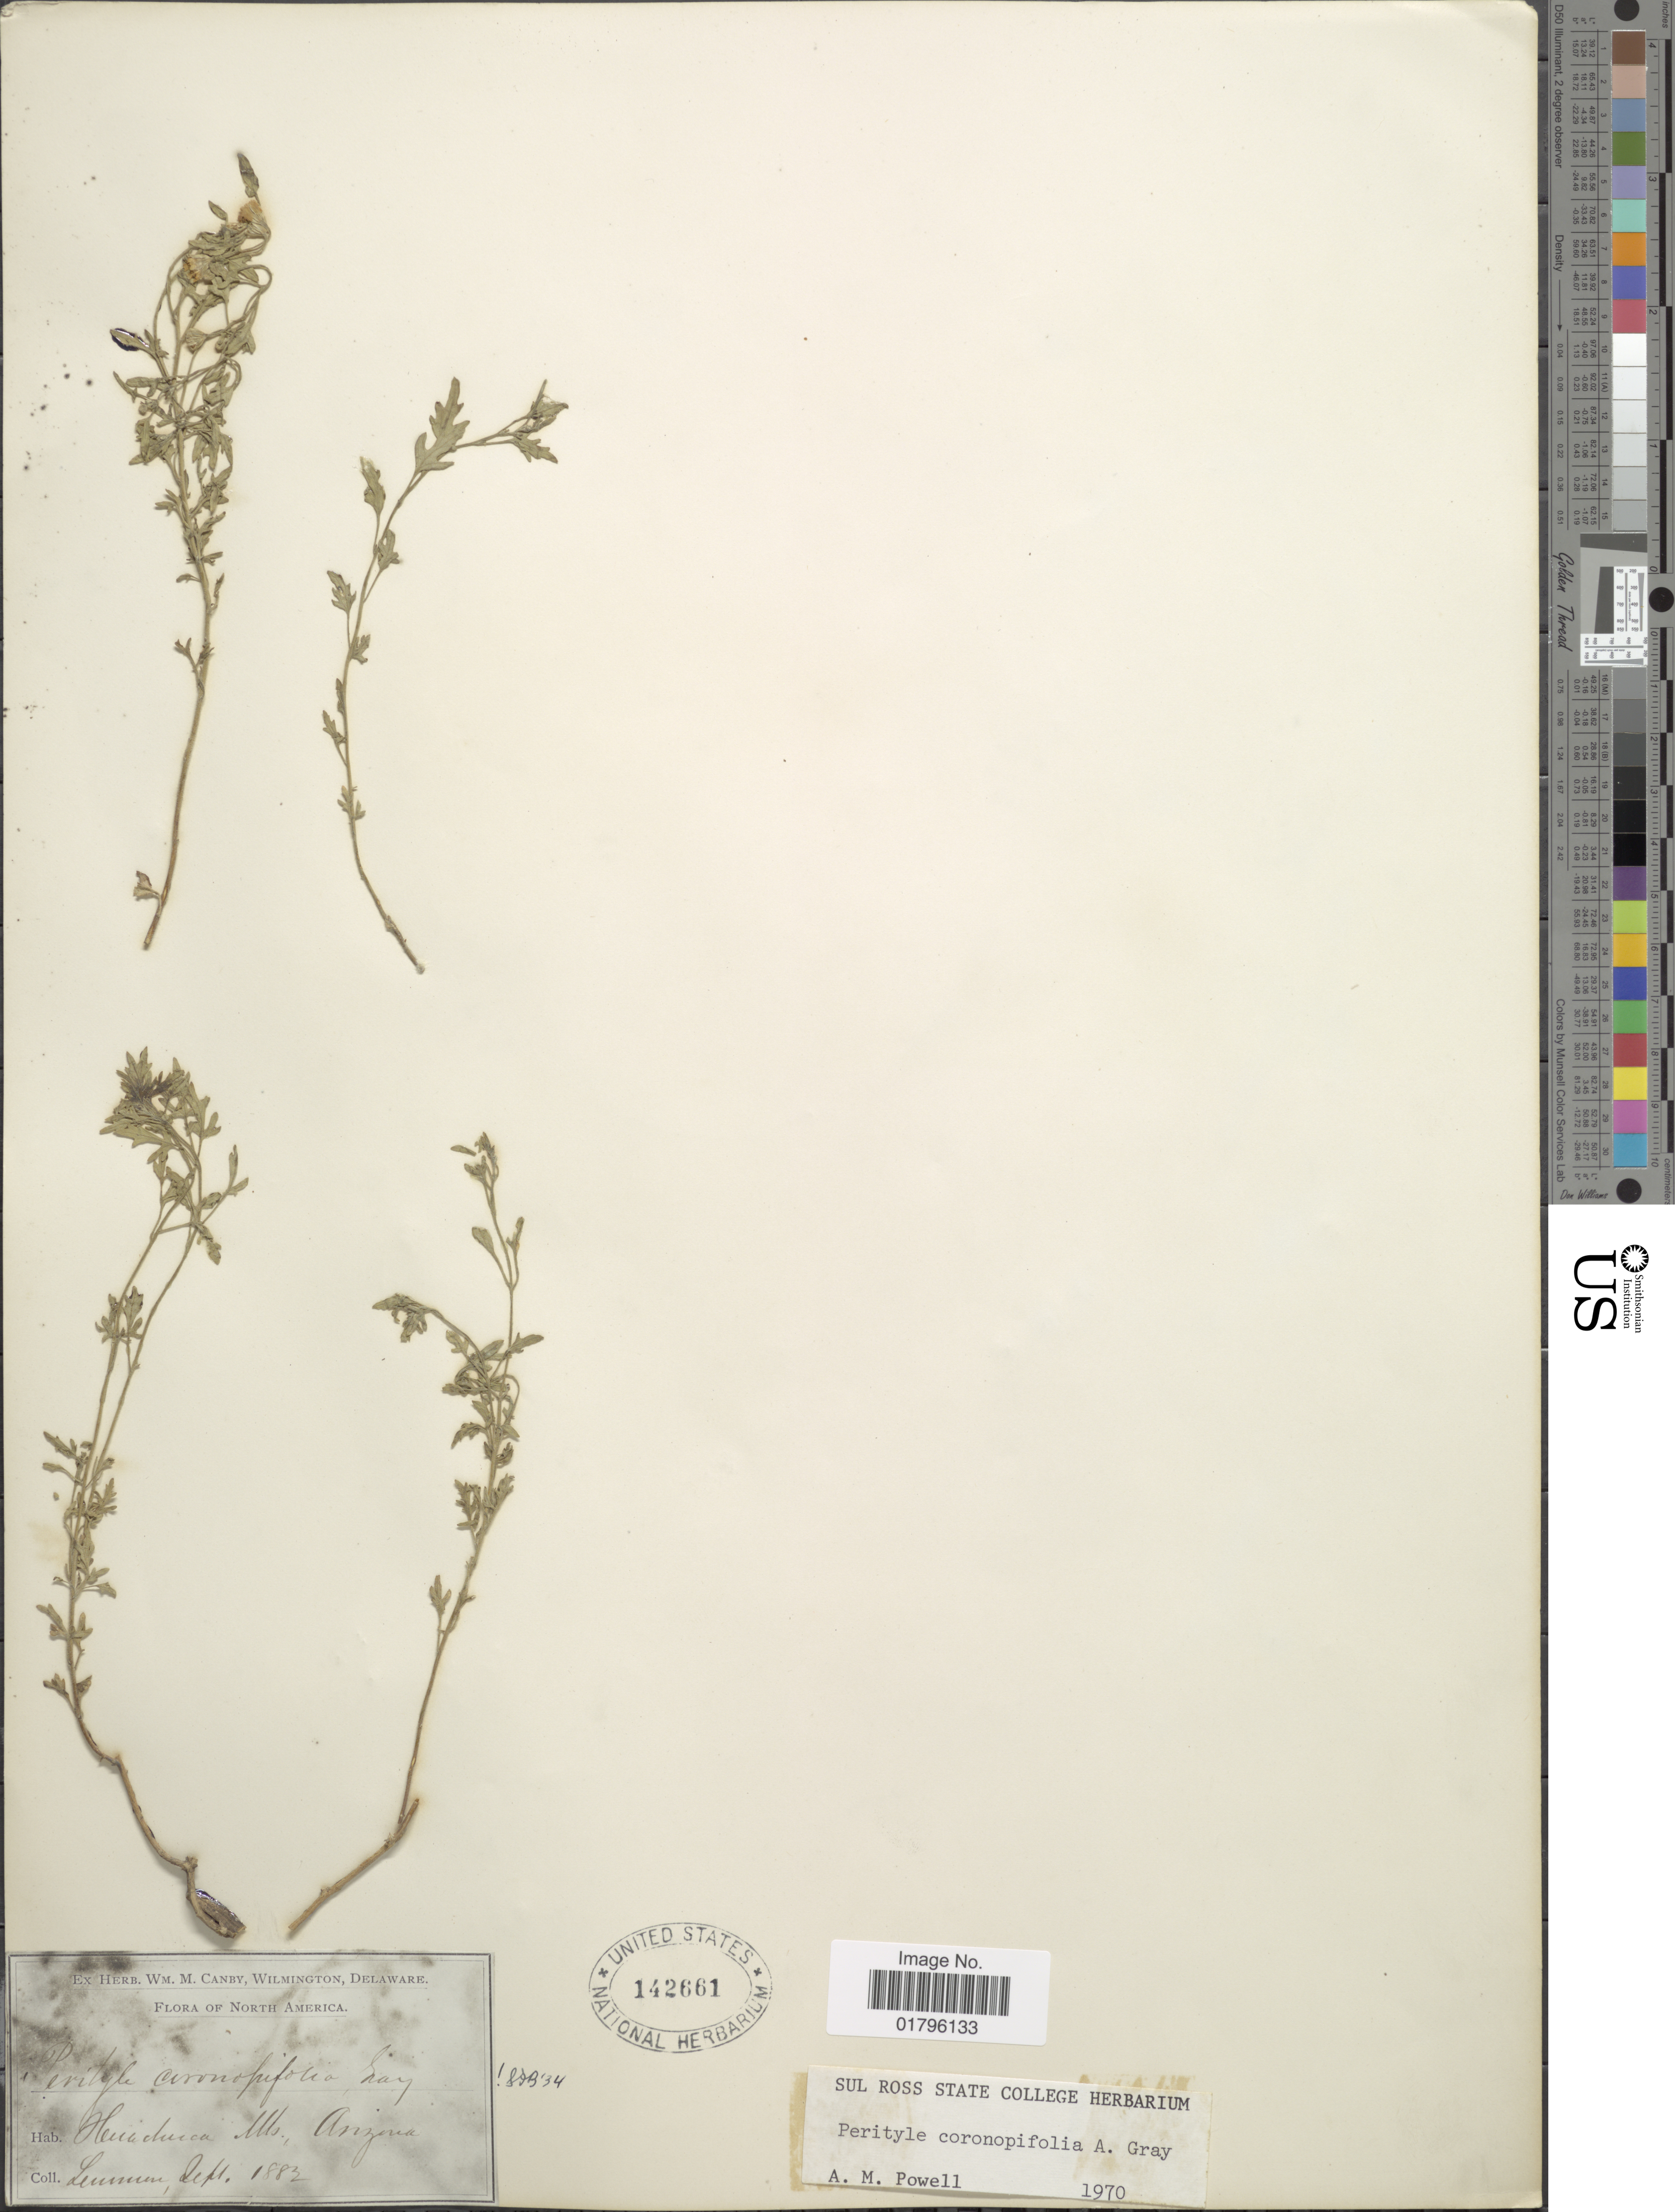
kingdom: Plantae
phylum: Tracheophyta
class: Magnoliopsida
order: Asterales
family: Asteraceae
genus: Perityle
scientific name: Perityle coronopifolia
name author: A. Gray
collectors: -- Lemmon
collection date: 1883-09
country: United States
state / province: Arizona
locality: Huachuca Mts.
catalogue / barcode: US 142661